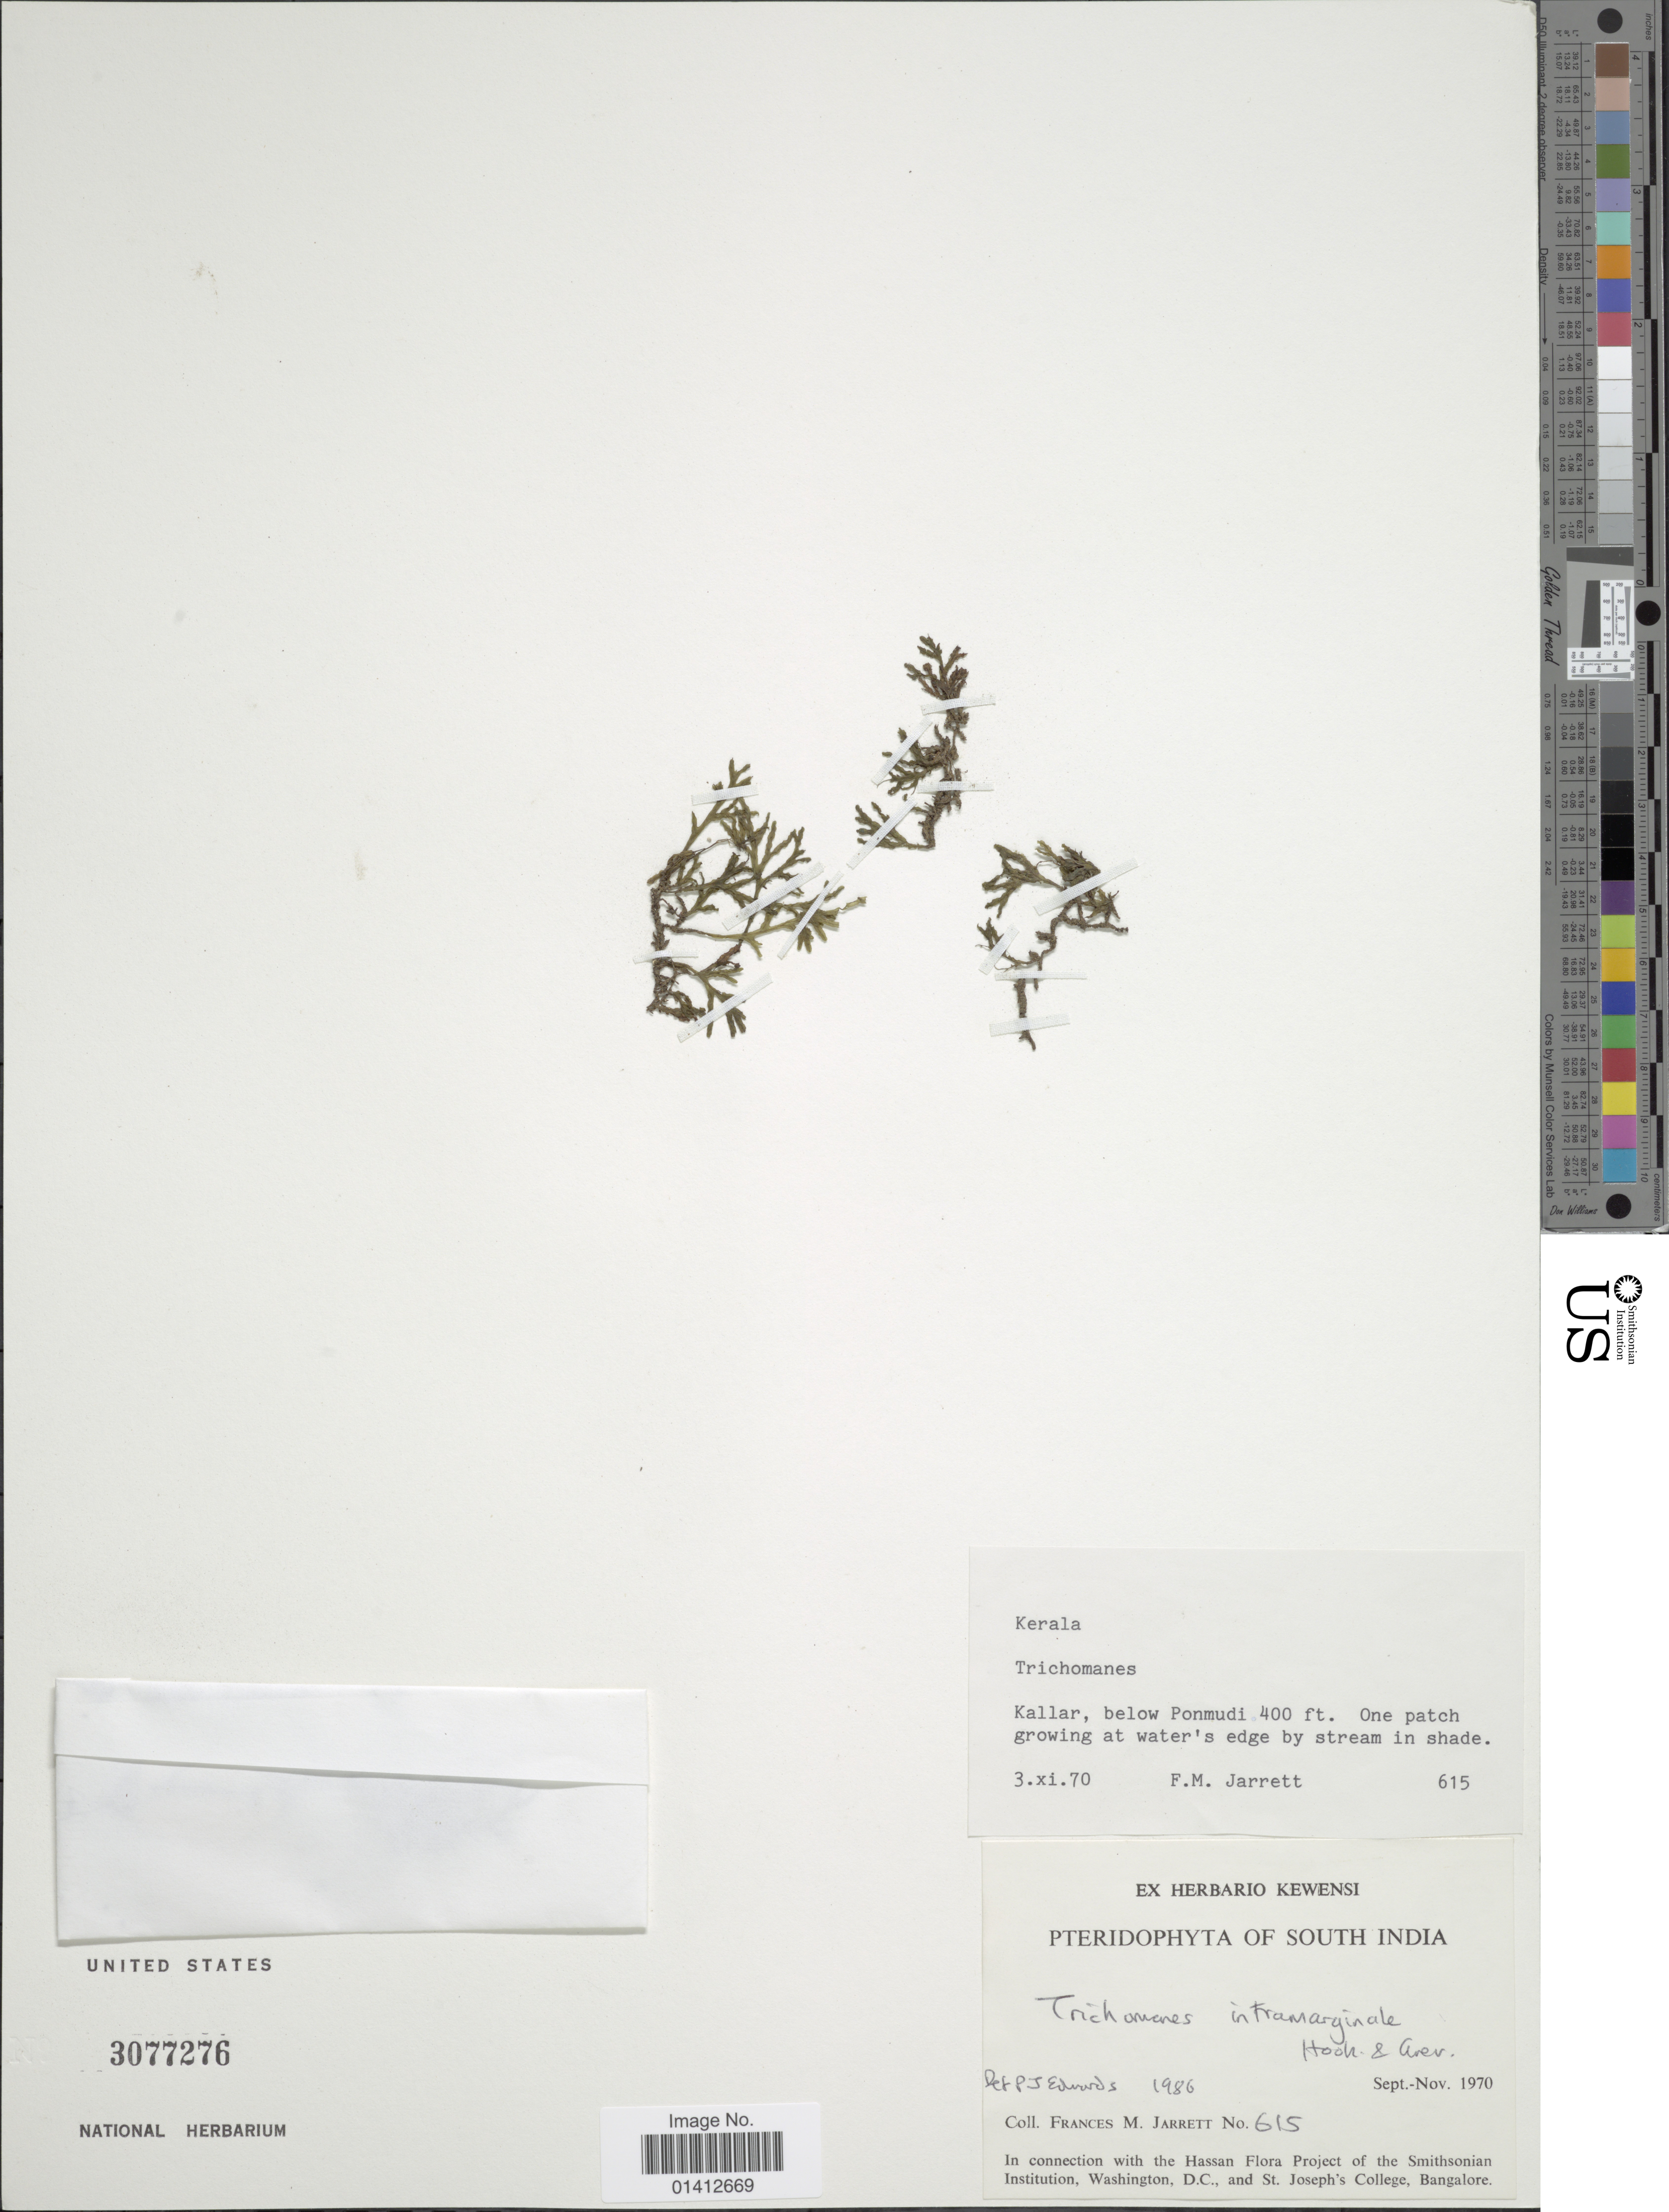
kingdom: Plantae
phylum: Tracheophyta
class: Polypodiopsida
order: Hymenophyllales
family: Hymenophyllaceae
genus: Crepidomanes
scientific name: Crepidomanes intramarginale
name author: (C. Presl) C. Presl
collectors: F. M. Jarrett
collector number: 615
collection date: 1970-09/1970-11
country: India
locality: South India, Kallar, below Ponmudi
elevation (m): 122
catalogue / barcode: US 3077276